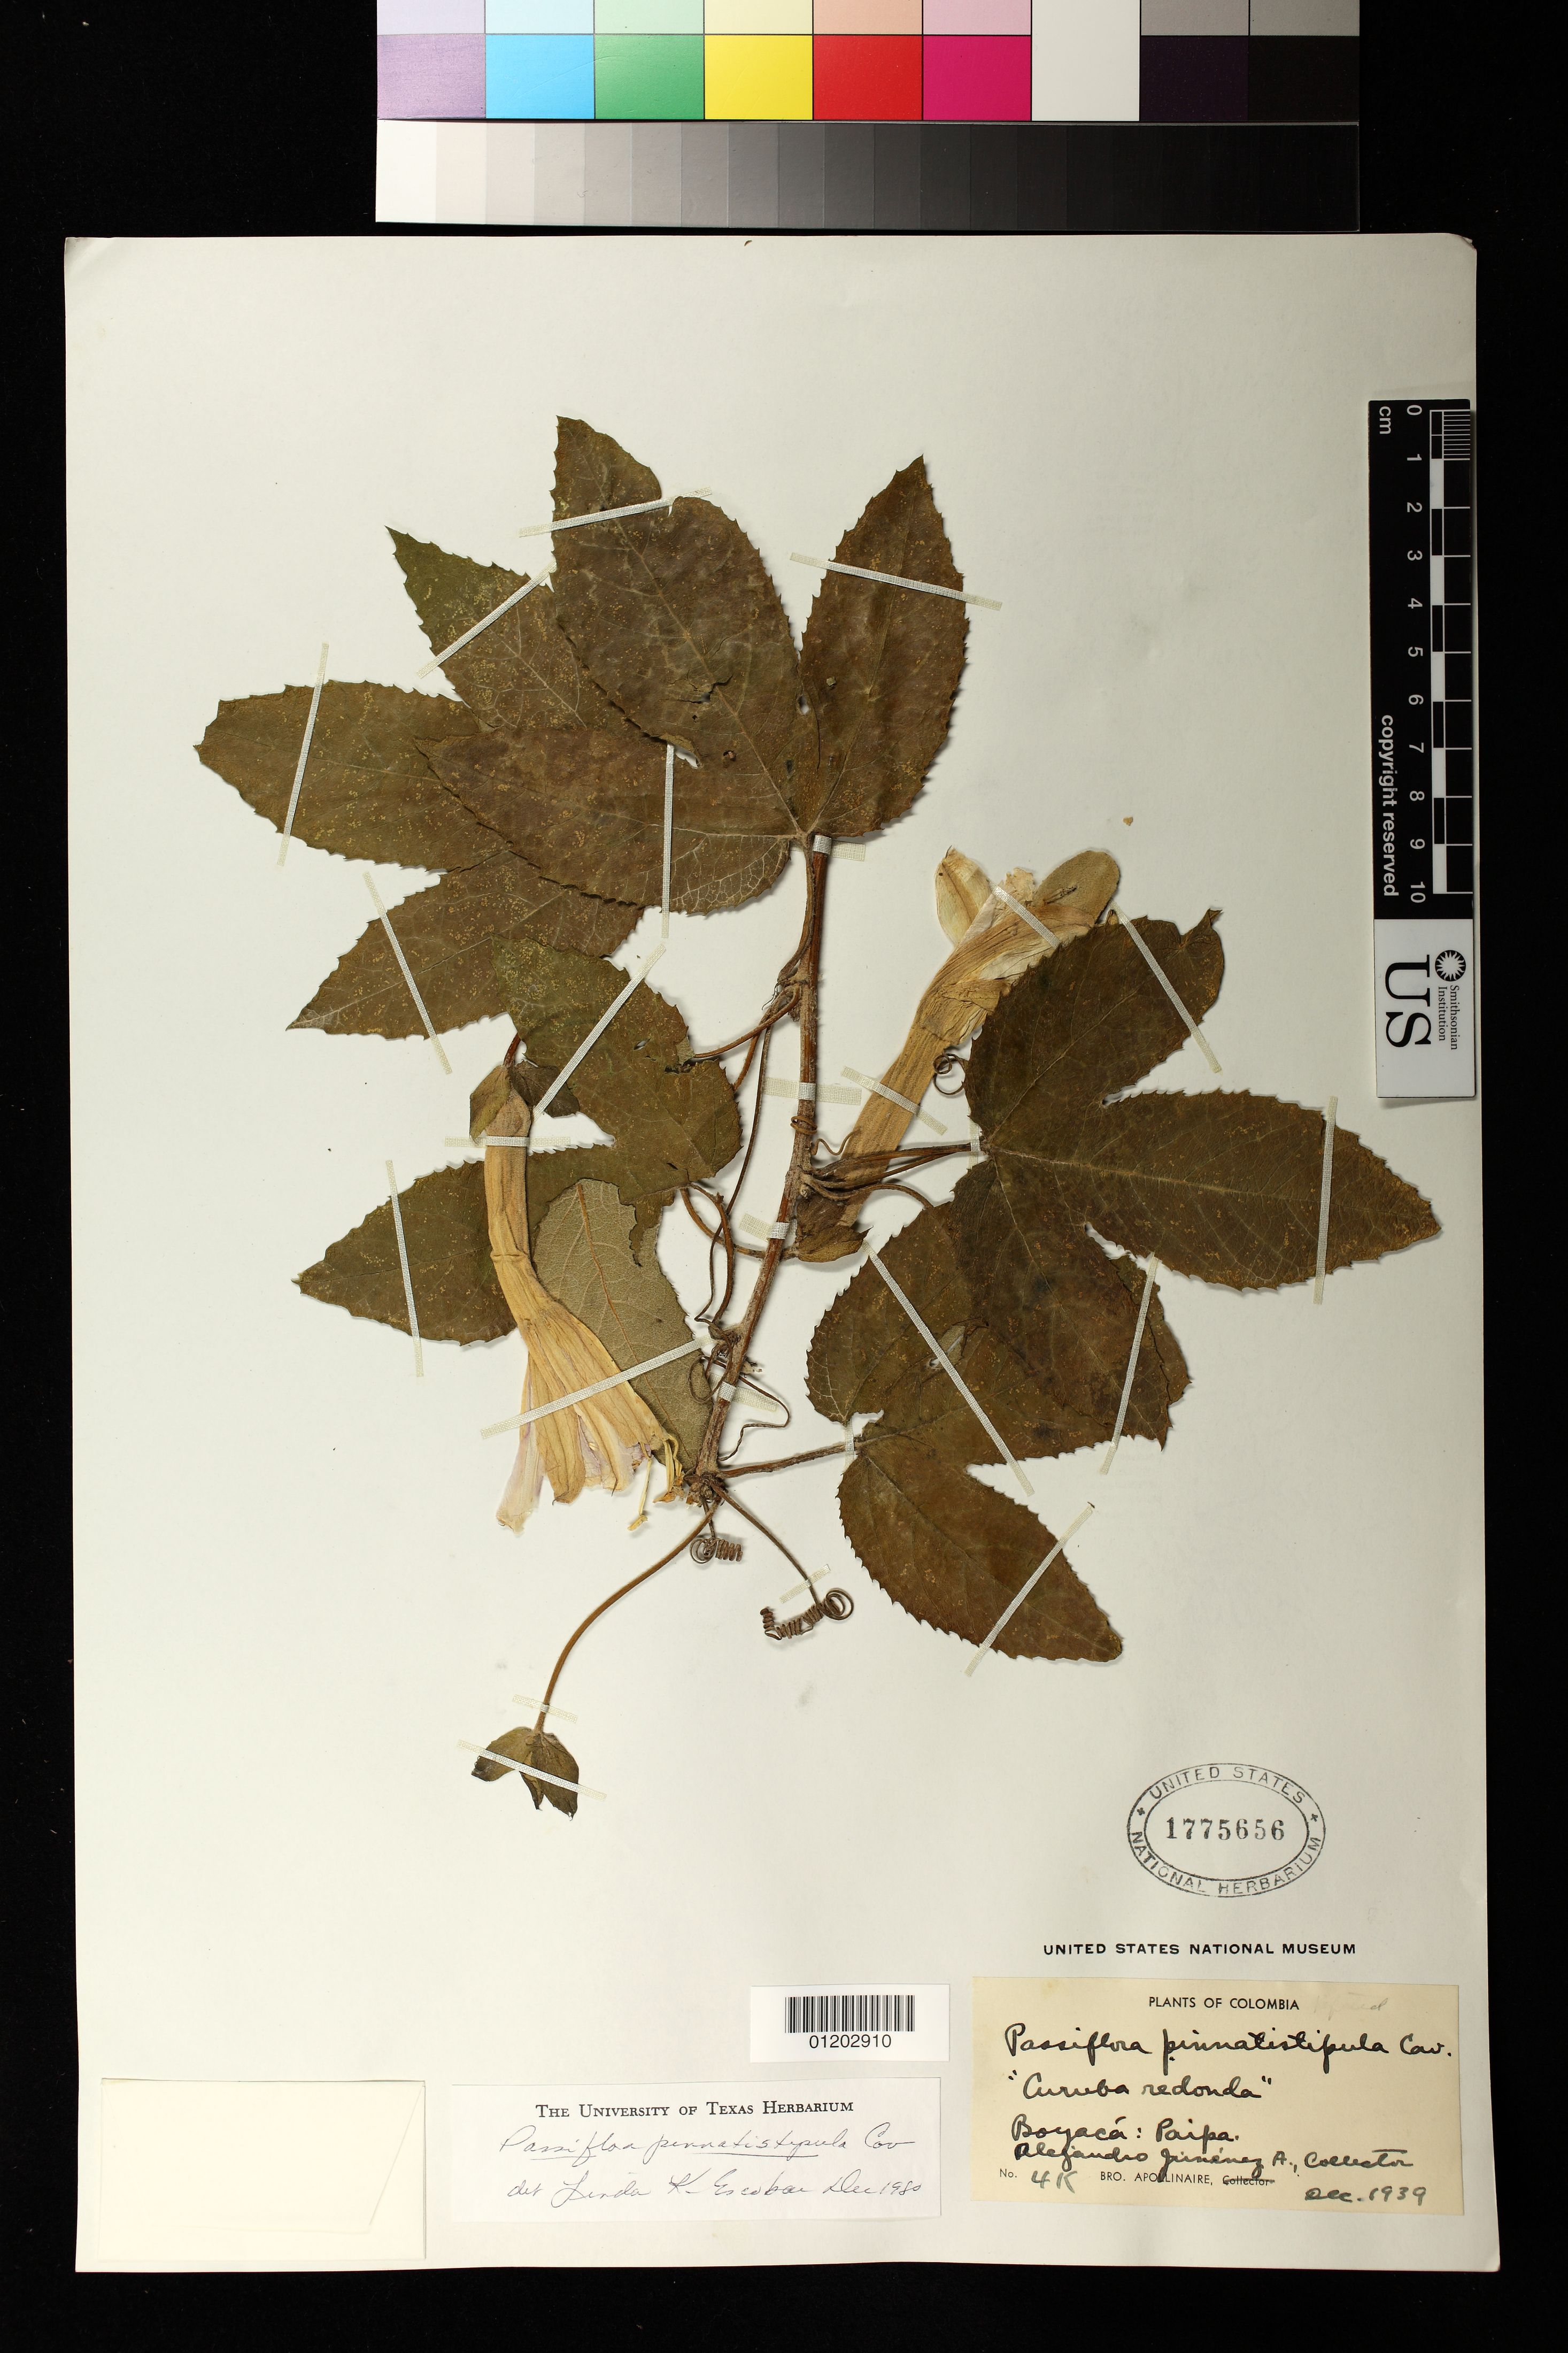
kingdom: Plantae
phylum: Tracheophyta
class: Magnoliopsida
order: Malpighiales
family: Passifloraceae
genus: Passiflora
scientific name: Passiflora pinnatistipula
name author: Cav.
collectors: A. Jimenez A.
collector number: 4K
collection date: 1939-12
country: Colombia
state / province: Boyacá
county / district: Paipa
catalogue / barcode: US 1775656